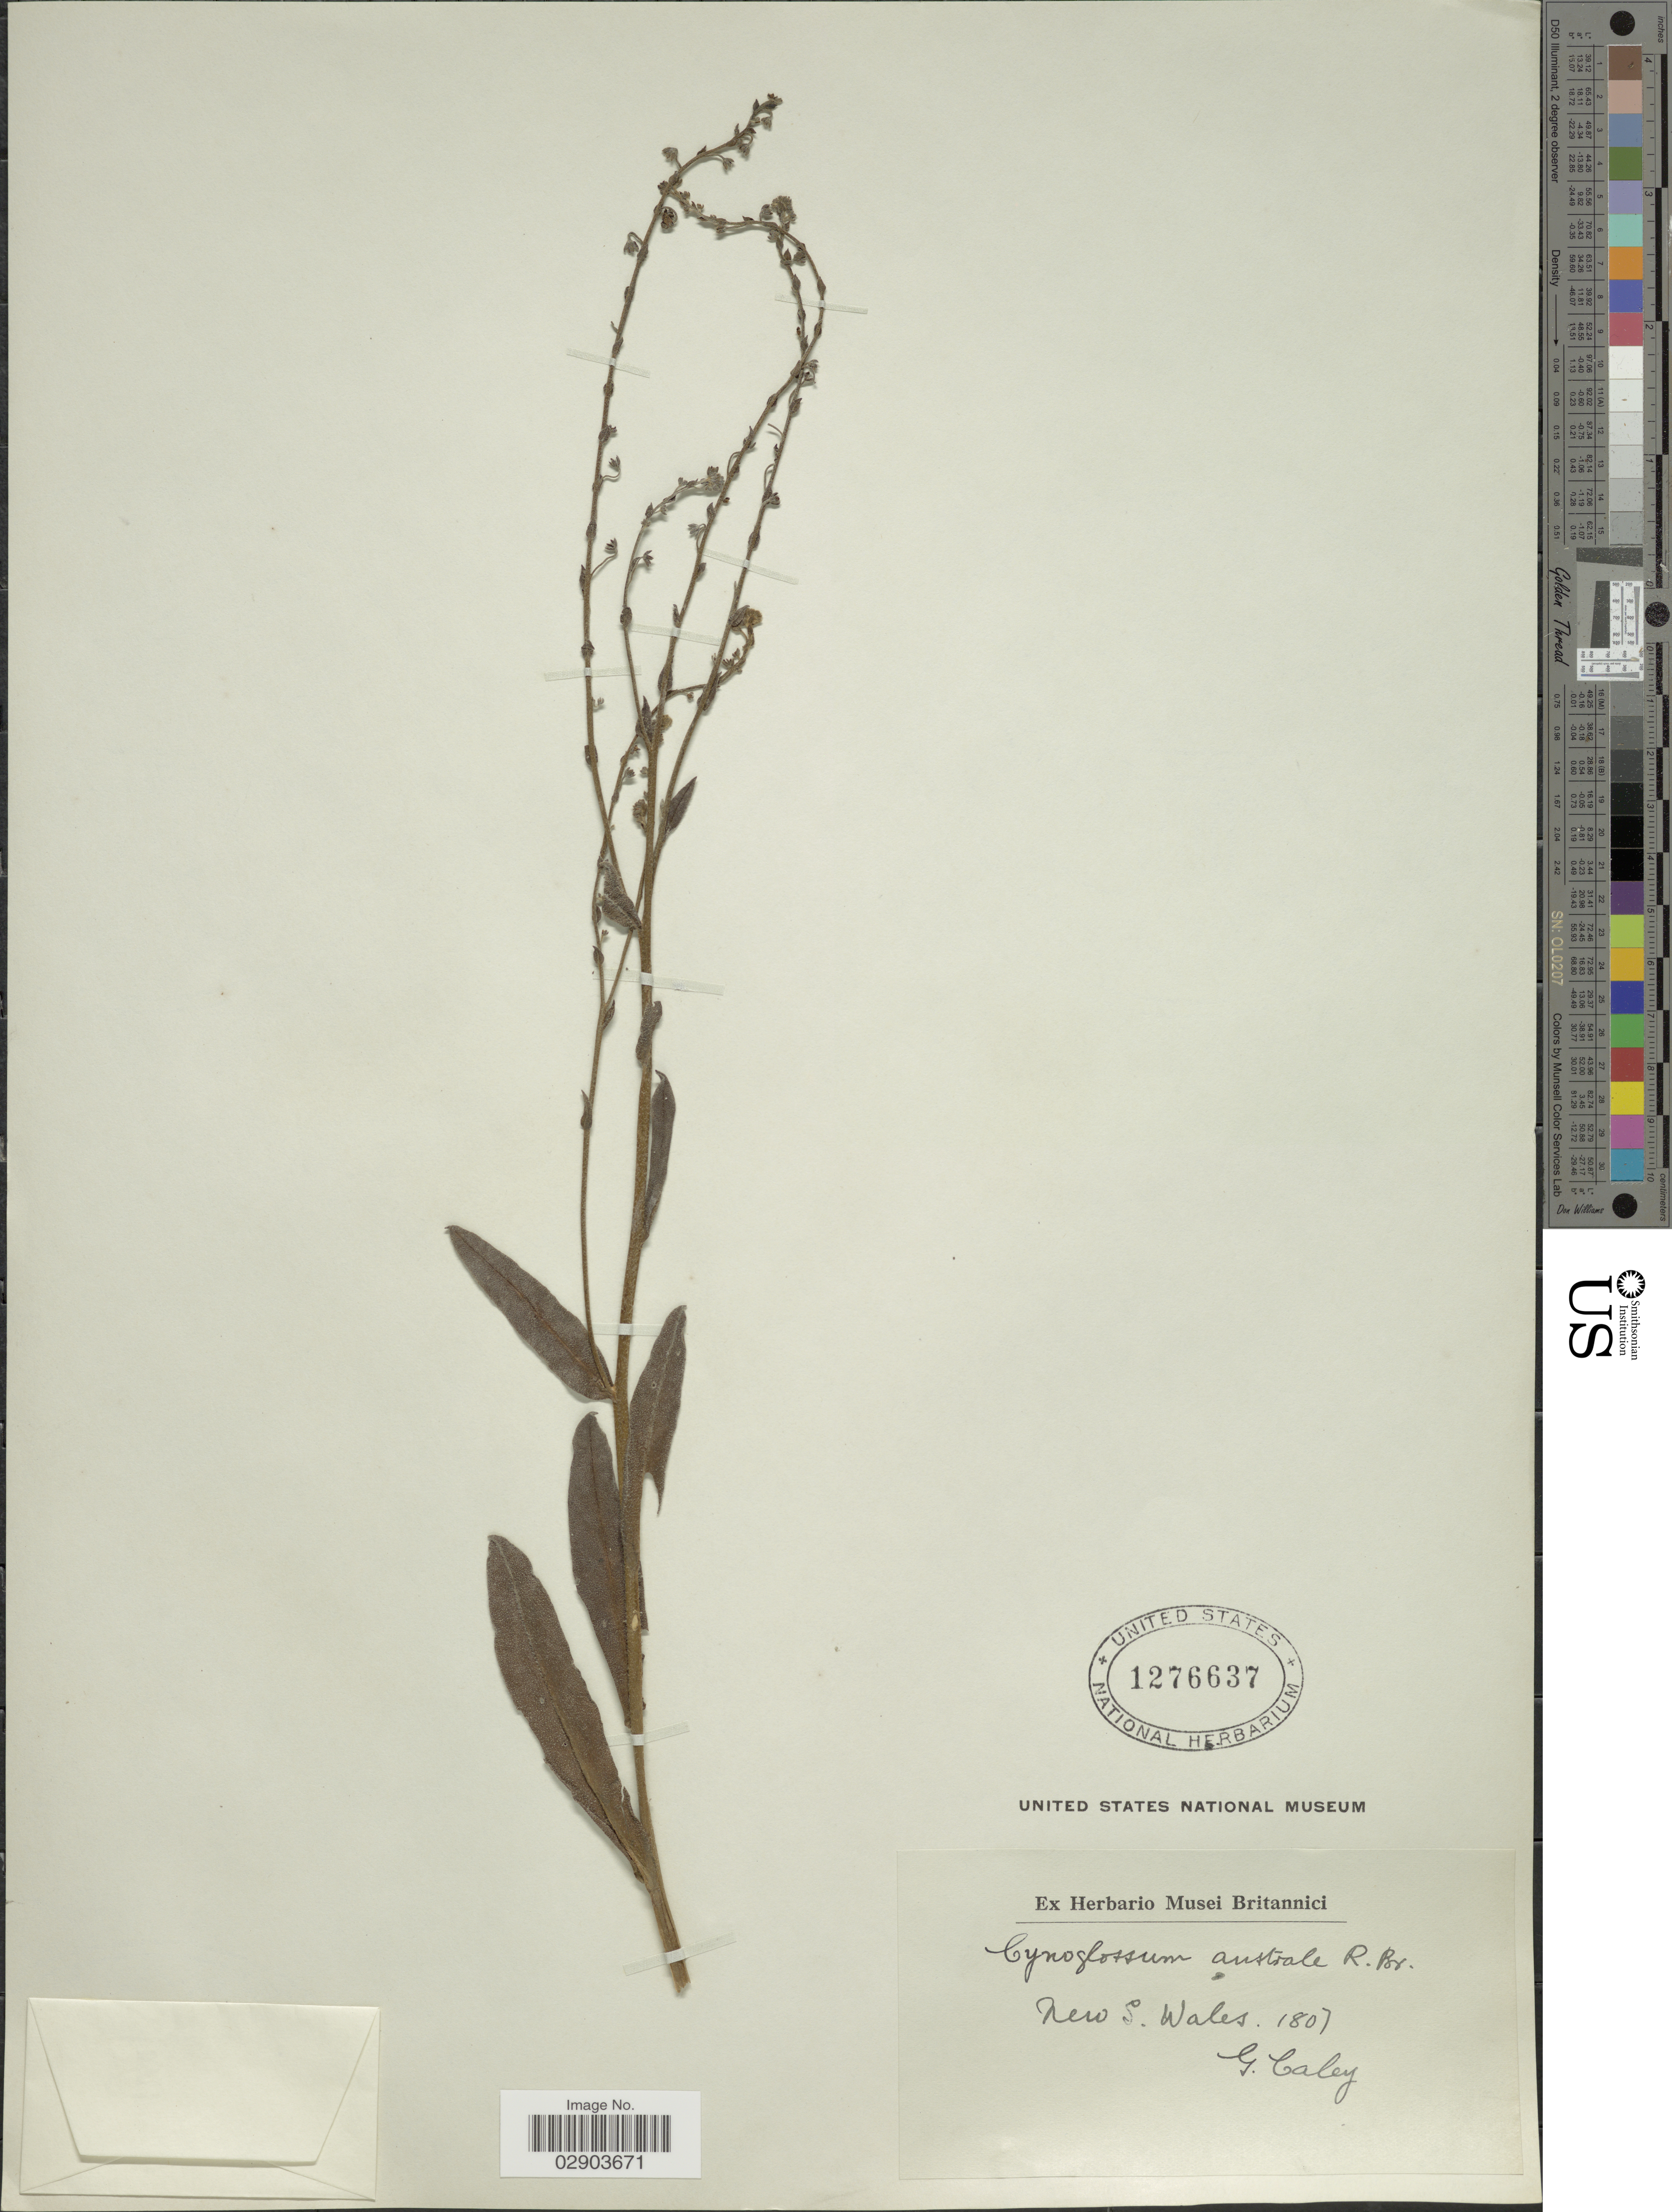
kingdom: Plantae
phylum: Tracheophyta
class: Magnoliopsida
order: Boraginales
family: Boraginaceae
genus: Cynoglossum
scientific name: Cynoglossum australe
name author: R. Br.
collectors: G. Caley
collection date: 1807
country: Australia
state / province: New South Wales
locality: New S. Wales.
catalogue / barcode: US 1276637